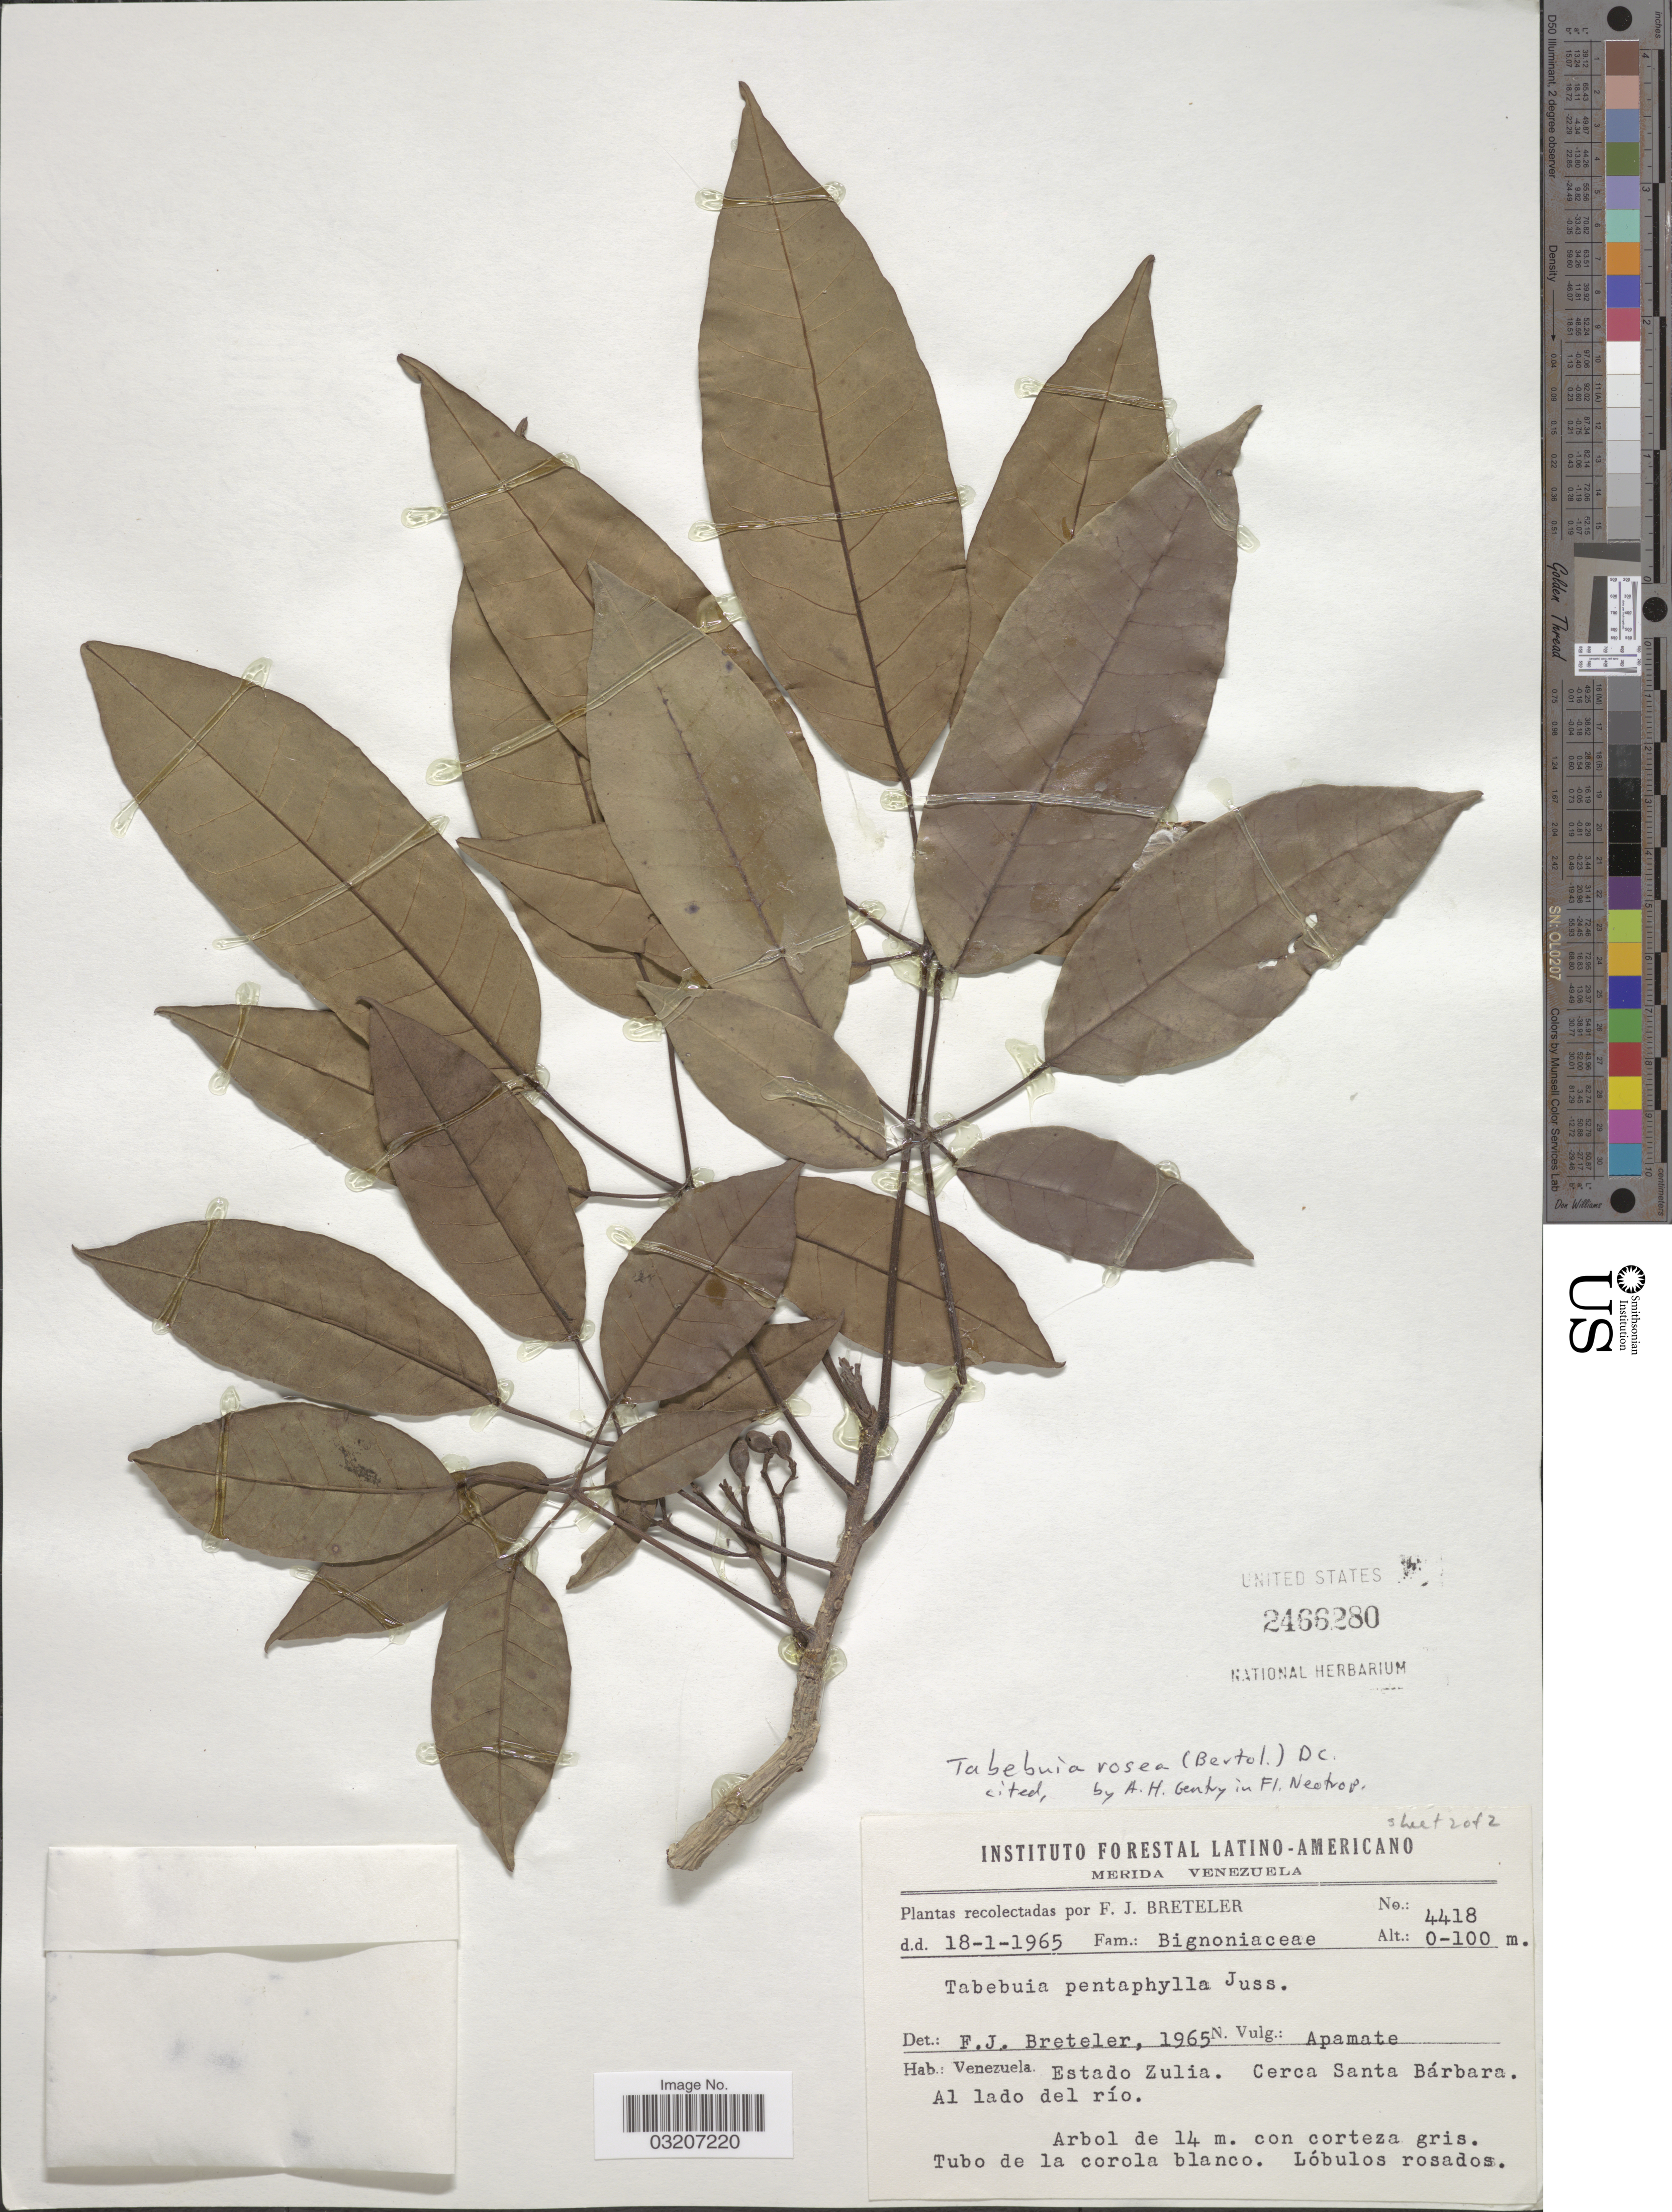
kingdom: Plantae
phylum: Tracheophyta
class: Magnoliopsida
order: Lamiales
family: Bignoniaceae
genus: Tabebuia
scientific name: Tabebuia rosea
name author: (Bertol.) DC.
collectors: F. J. Breteler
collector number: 4418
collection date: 1965-01-18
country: Venezuela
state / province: Zulia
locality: Cerca Santa Bárbara. Al lado del río.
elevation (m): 0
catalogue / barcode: US 2466280